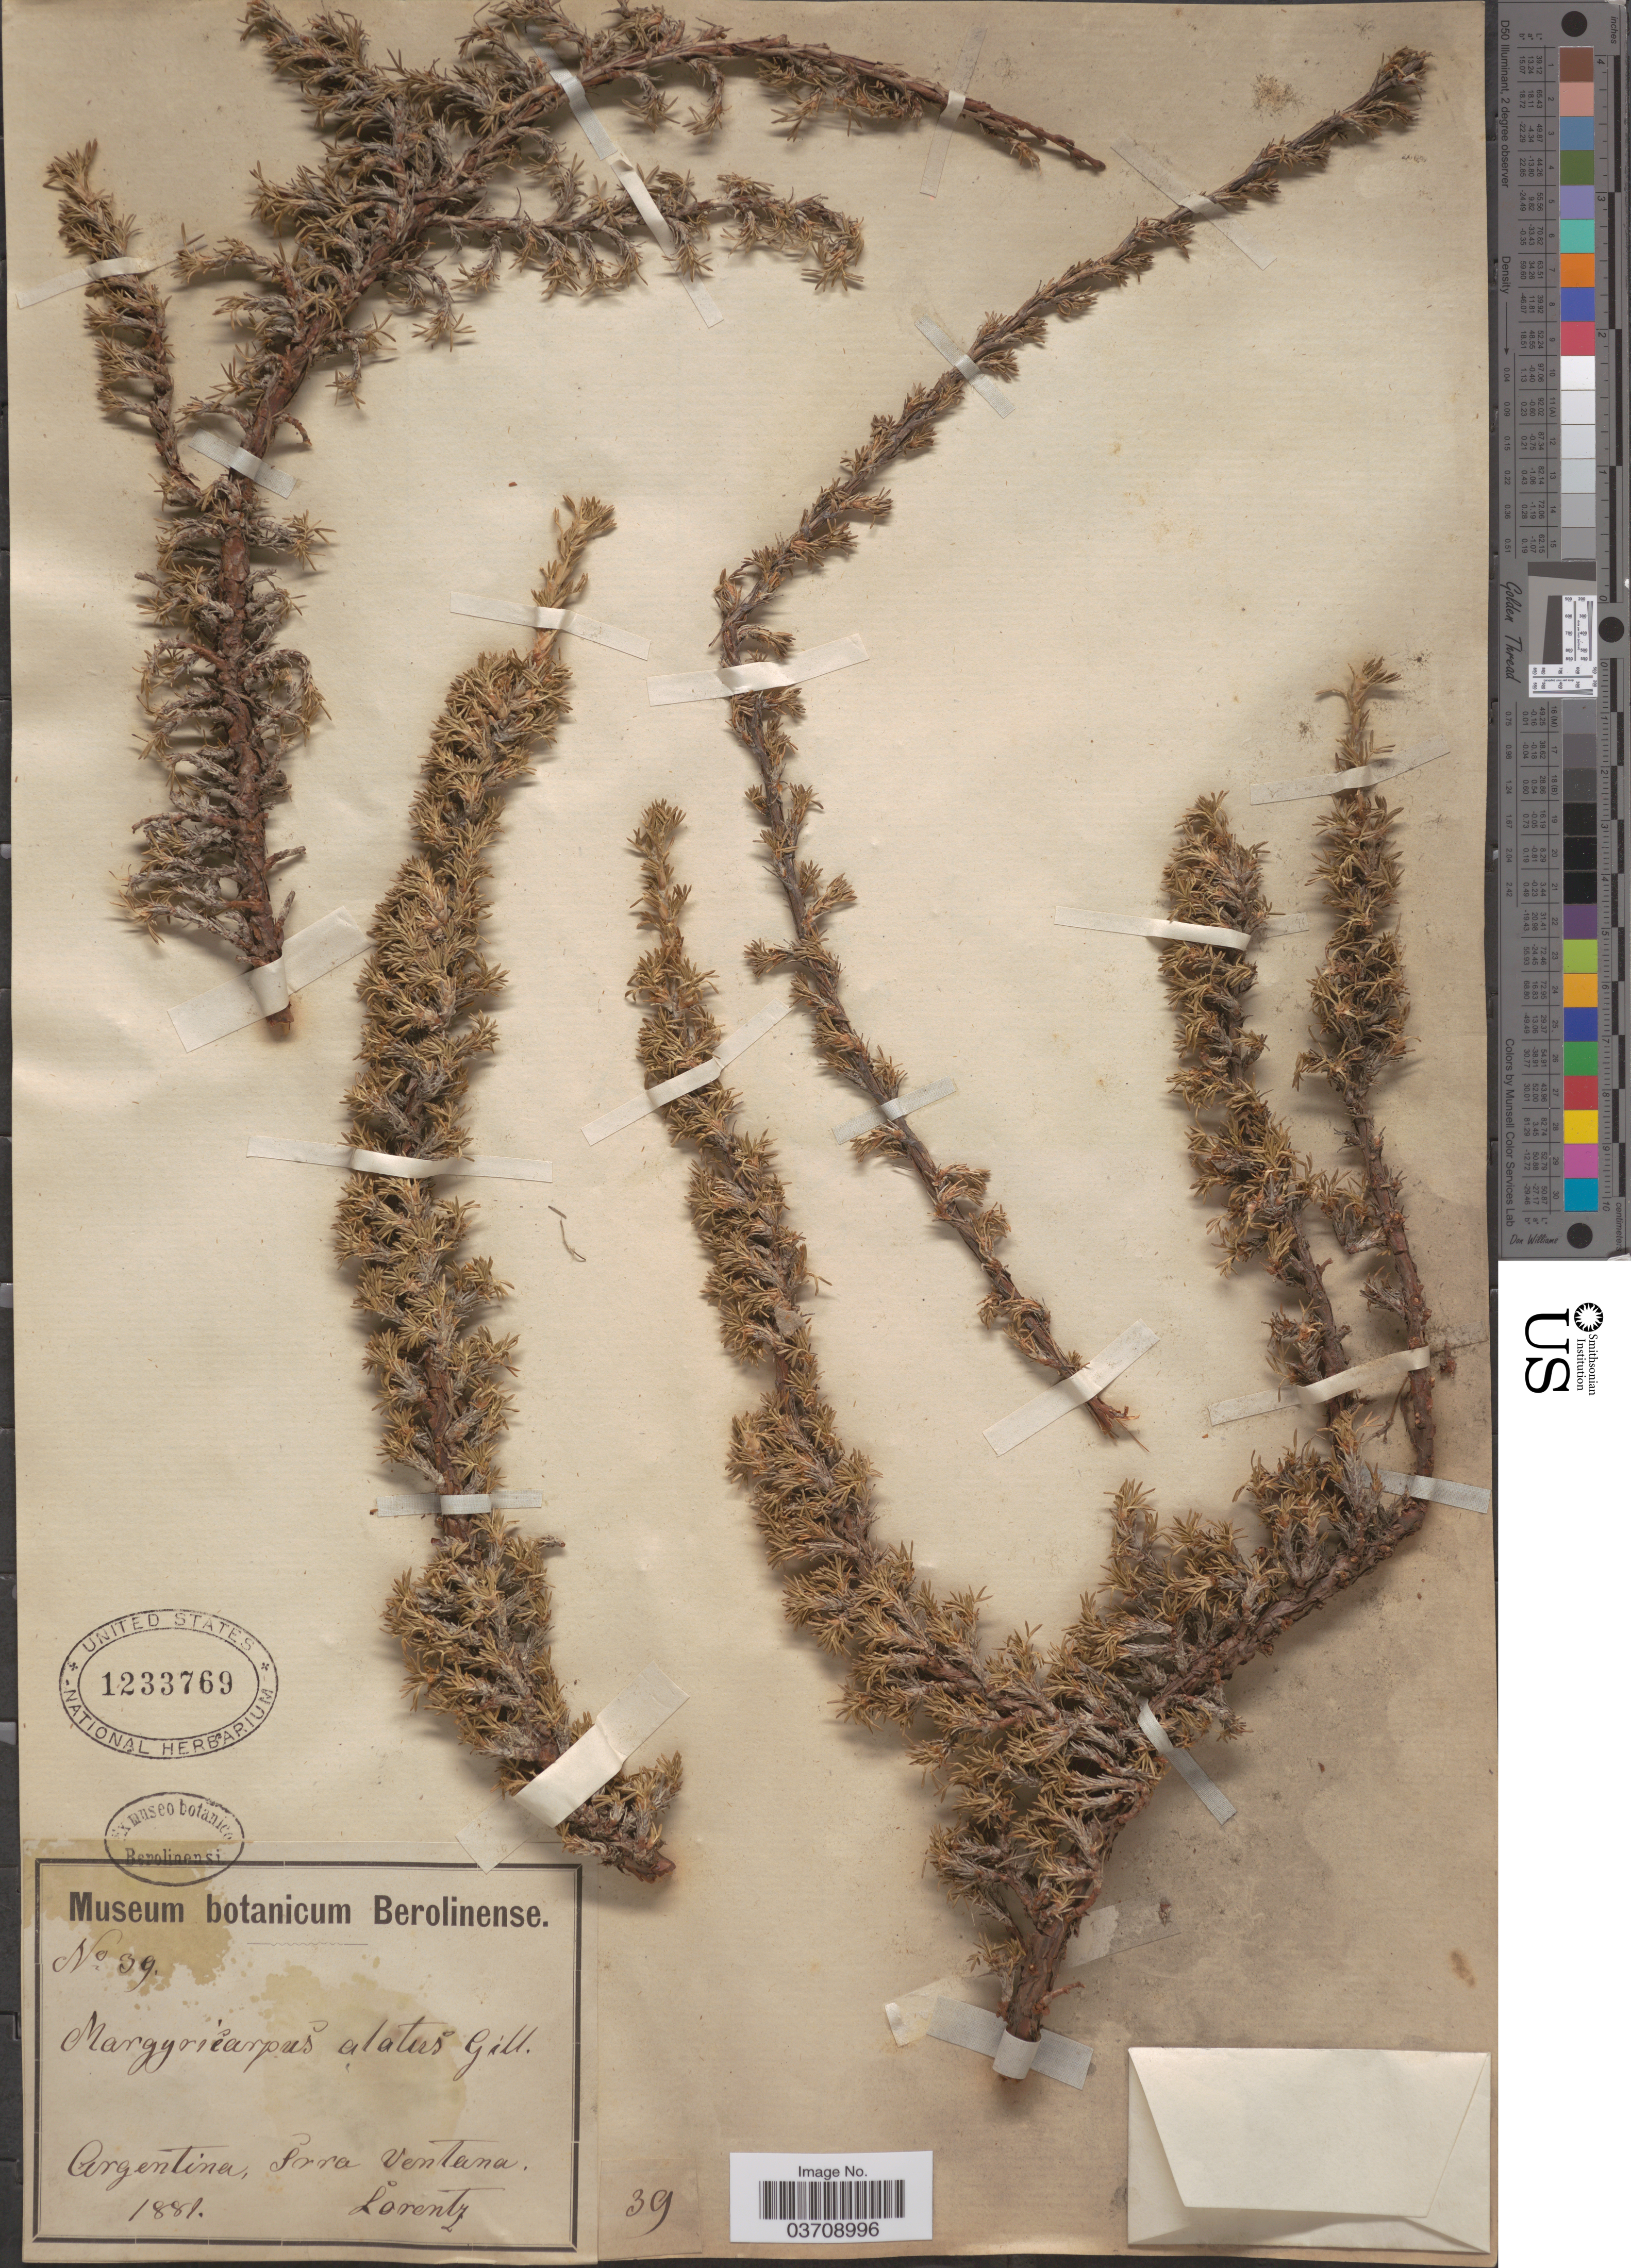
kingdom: Plantae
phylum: Tracheophyta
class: Magnoliopsida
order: Rosales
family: Rosaceae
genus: Tetraglochin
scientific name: Tetraglochin alatum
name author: (Gillies ex Hook. & Arn.) Kuntze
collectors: -. Lorentz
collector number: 39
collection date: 1881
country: Argentina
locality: Srra. Ventana.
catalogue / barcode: US 1233769